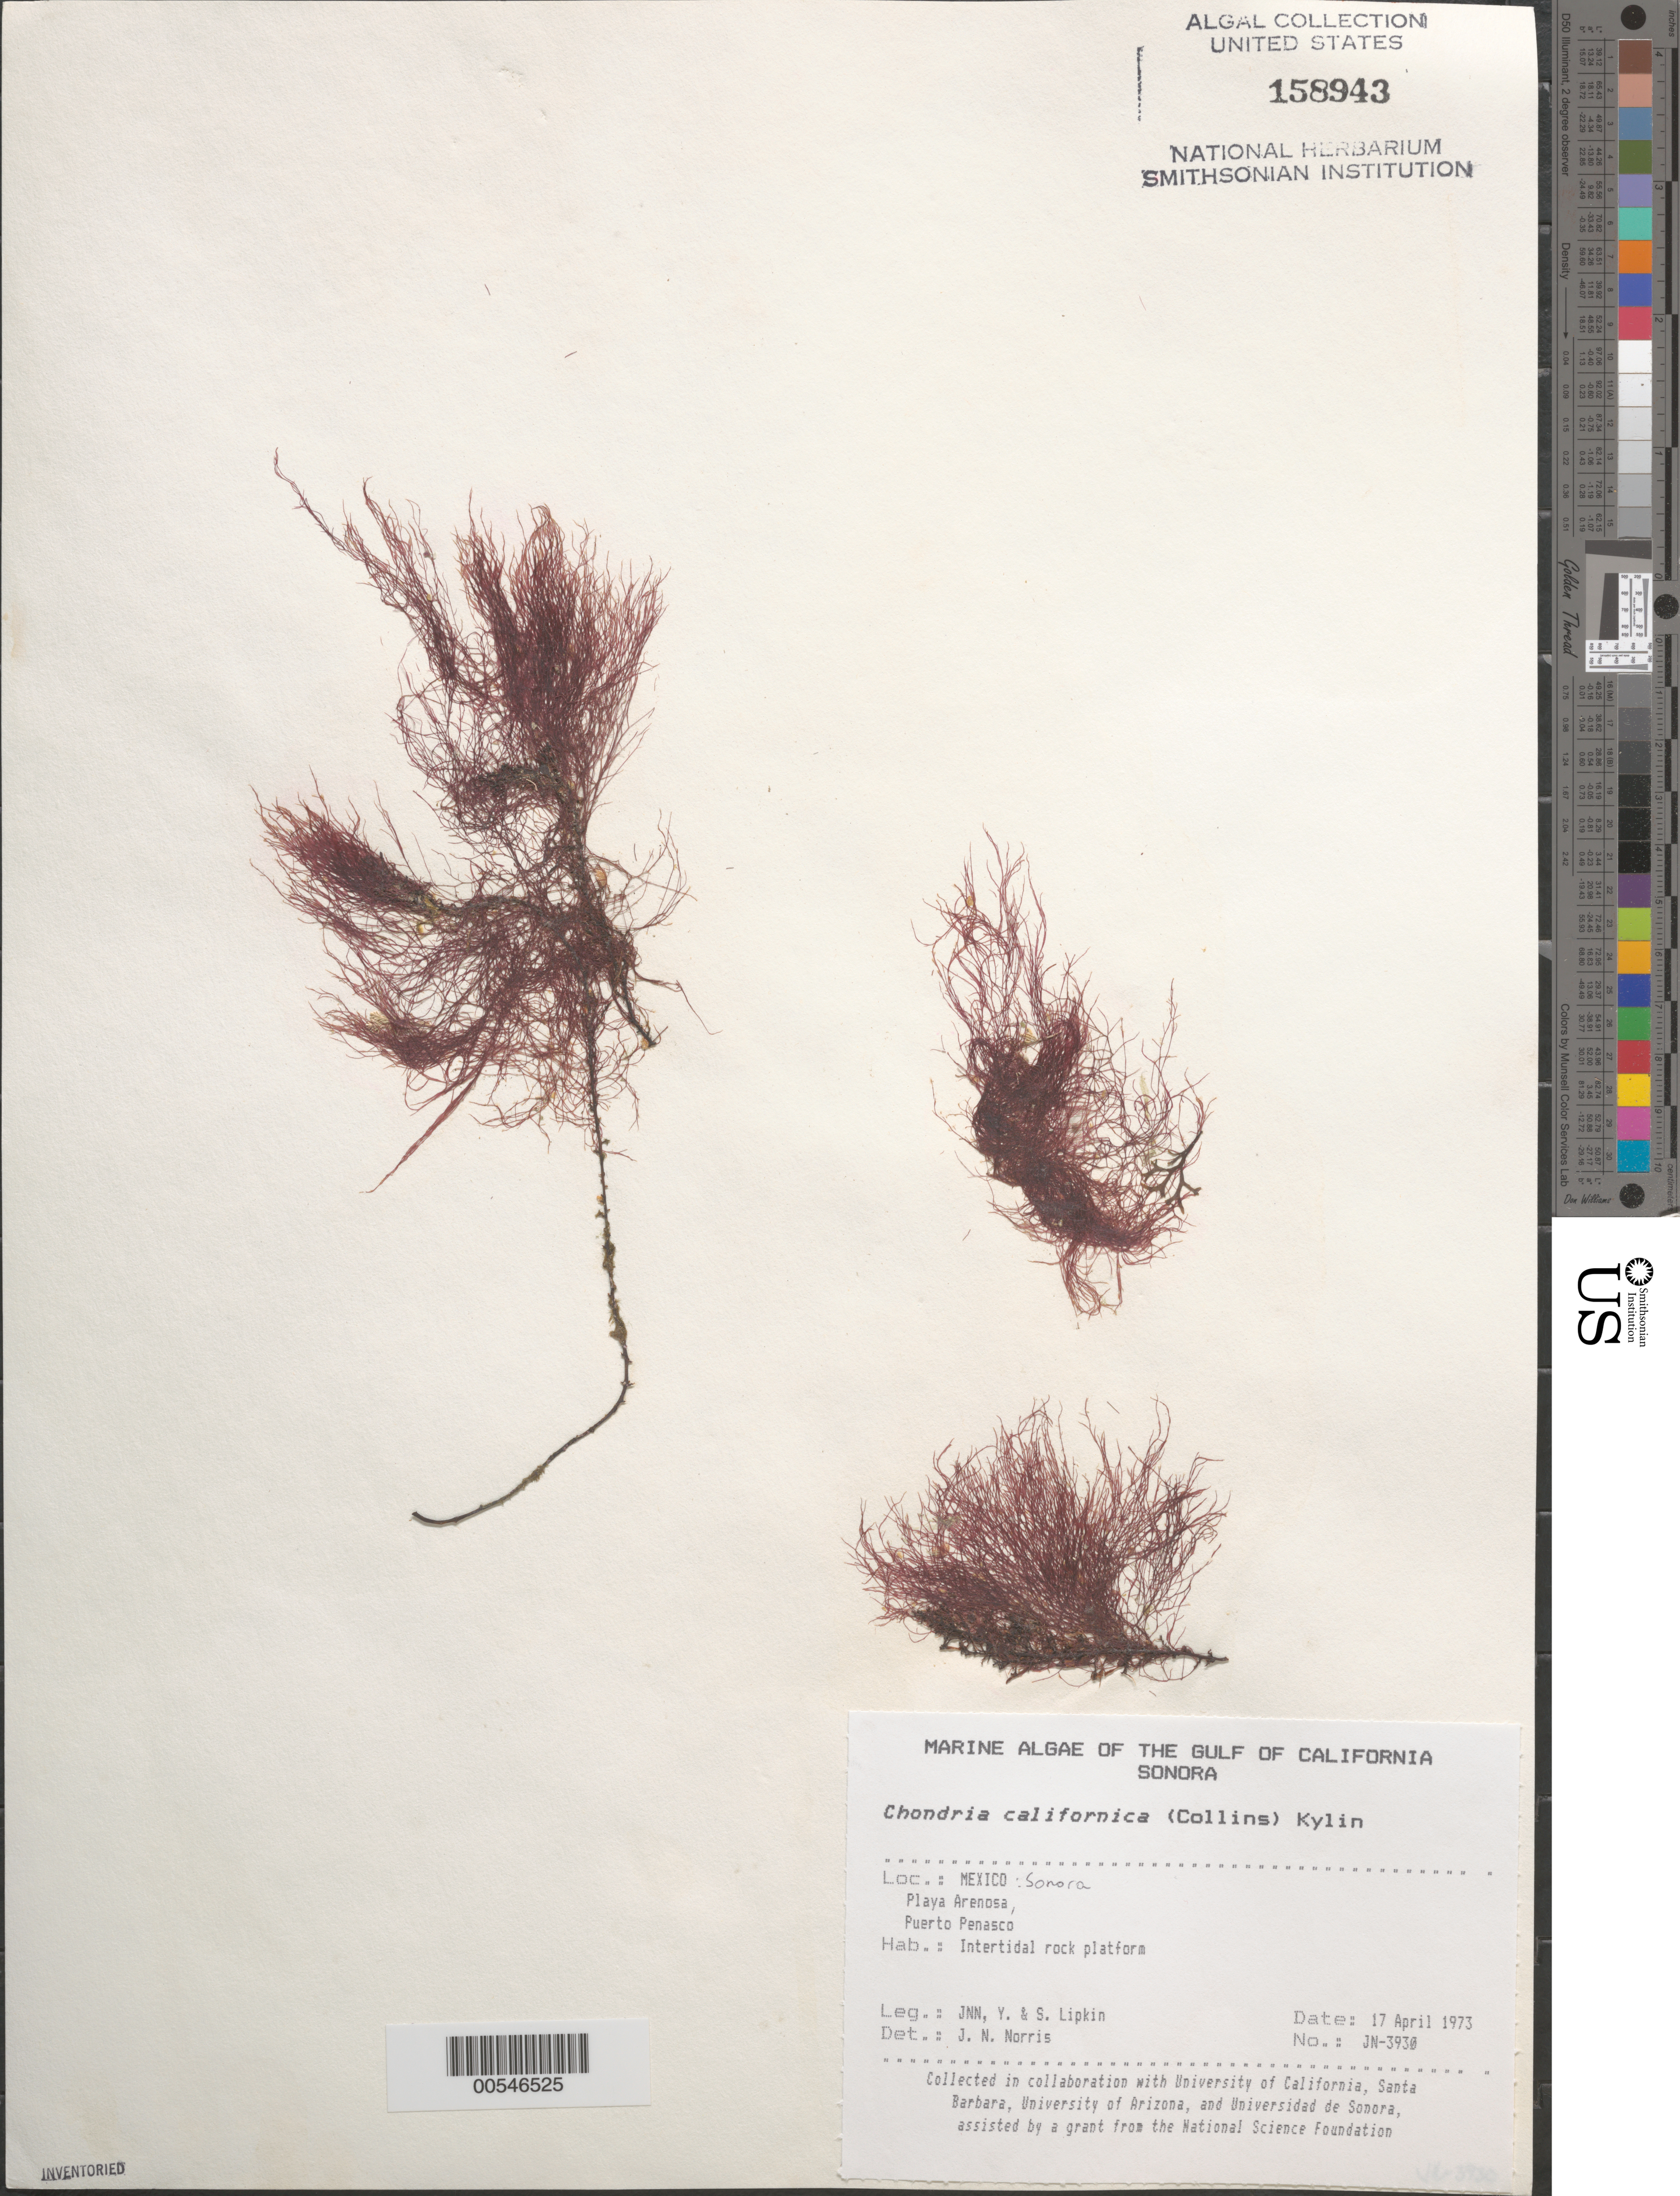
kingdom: Plantae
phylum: Rhodophyta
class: Florideophyceae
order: Ceramiales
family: Rhodomelaceae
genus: Chondria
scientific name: Chondria acrorhizophora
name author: Setch. & N.L. Gardner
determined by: Algae name updating Project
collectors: J. N. Norris, Y. Lipkin & S. Lipkin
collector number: JN-3930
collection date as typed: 17 Apr 1973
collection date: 1973-04-17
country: Mexico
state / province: Sonora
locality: Playa Arenosa, Puerto Penasco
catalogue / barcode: US 158943